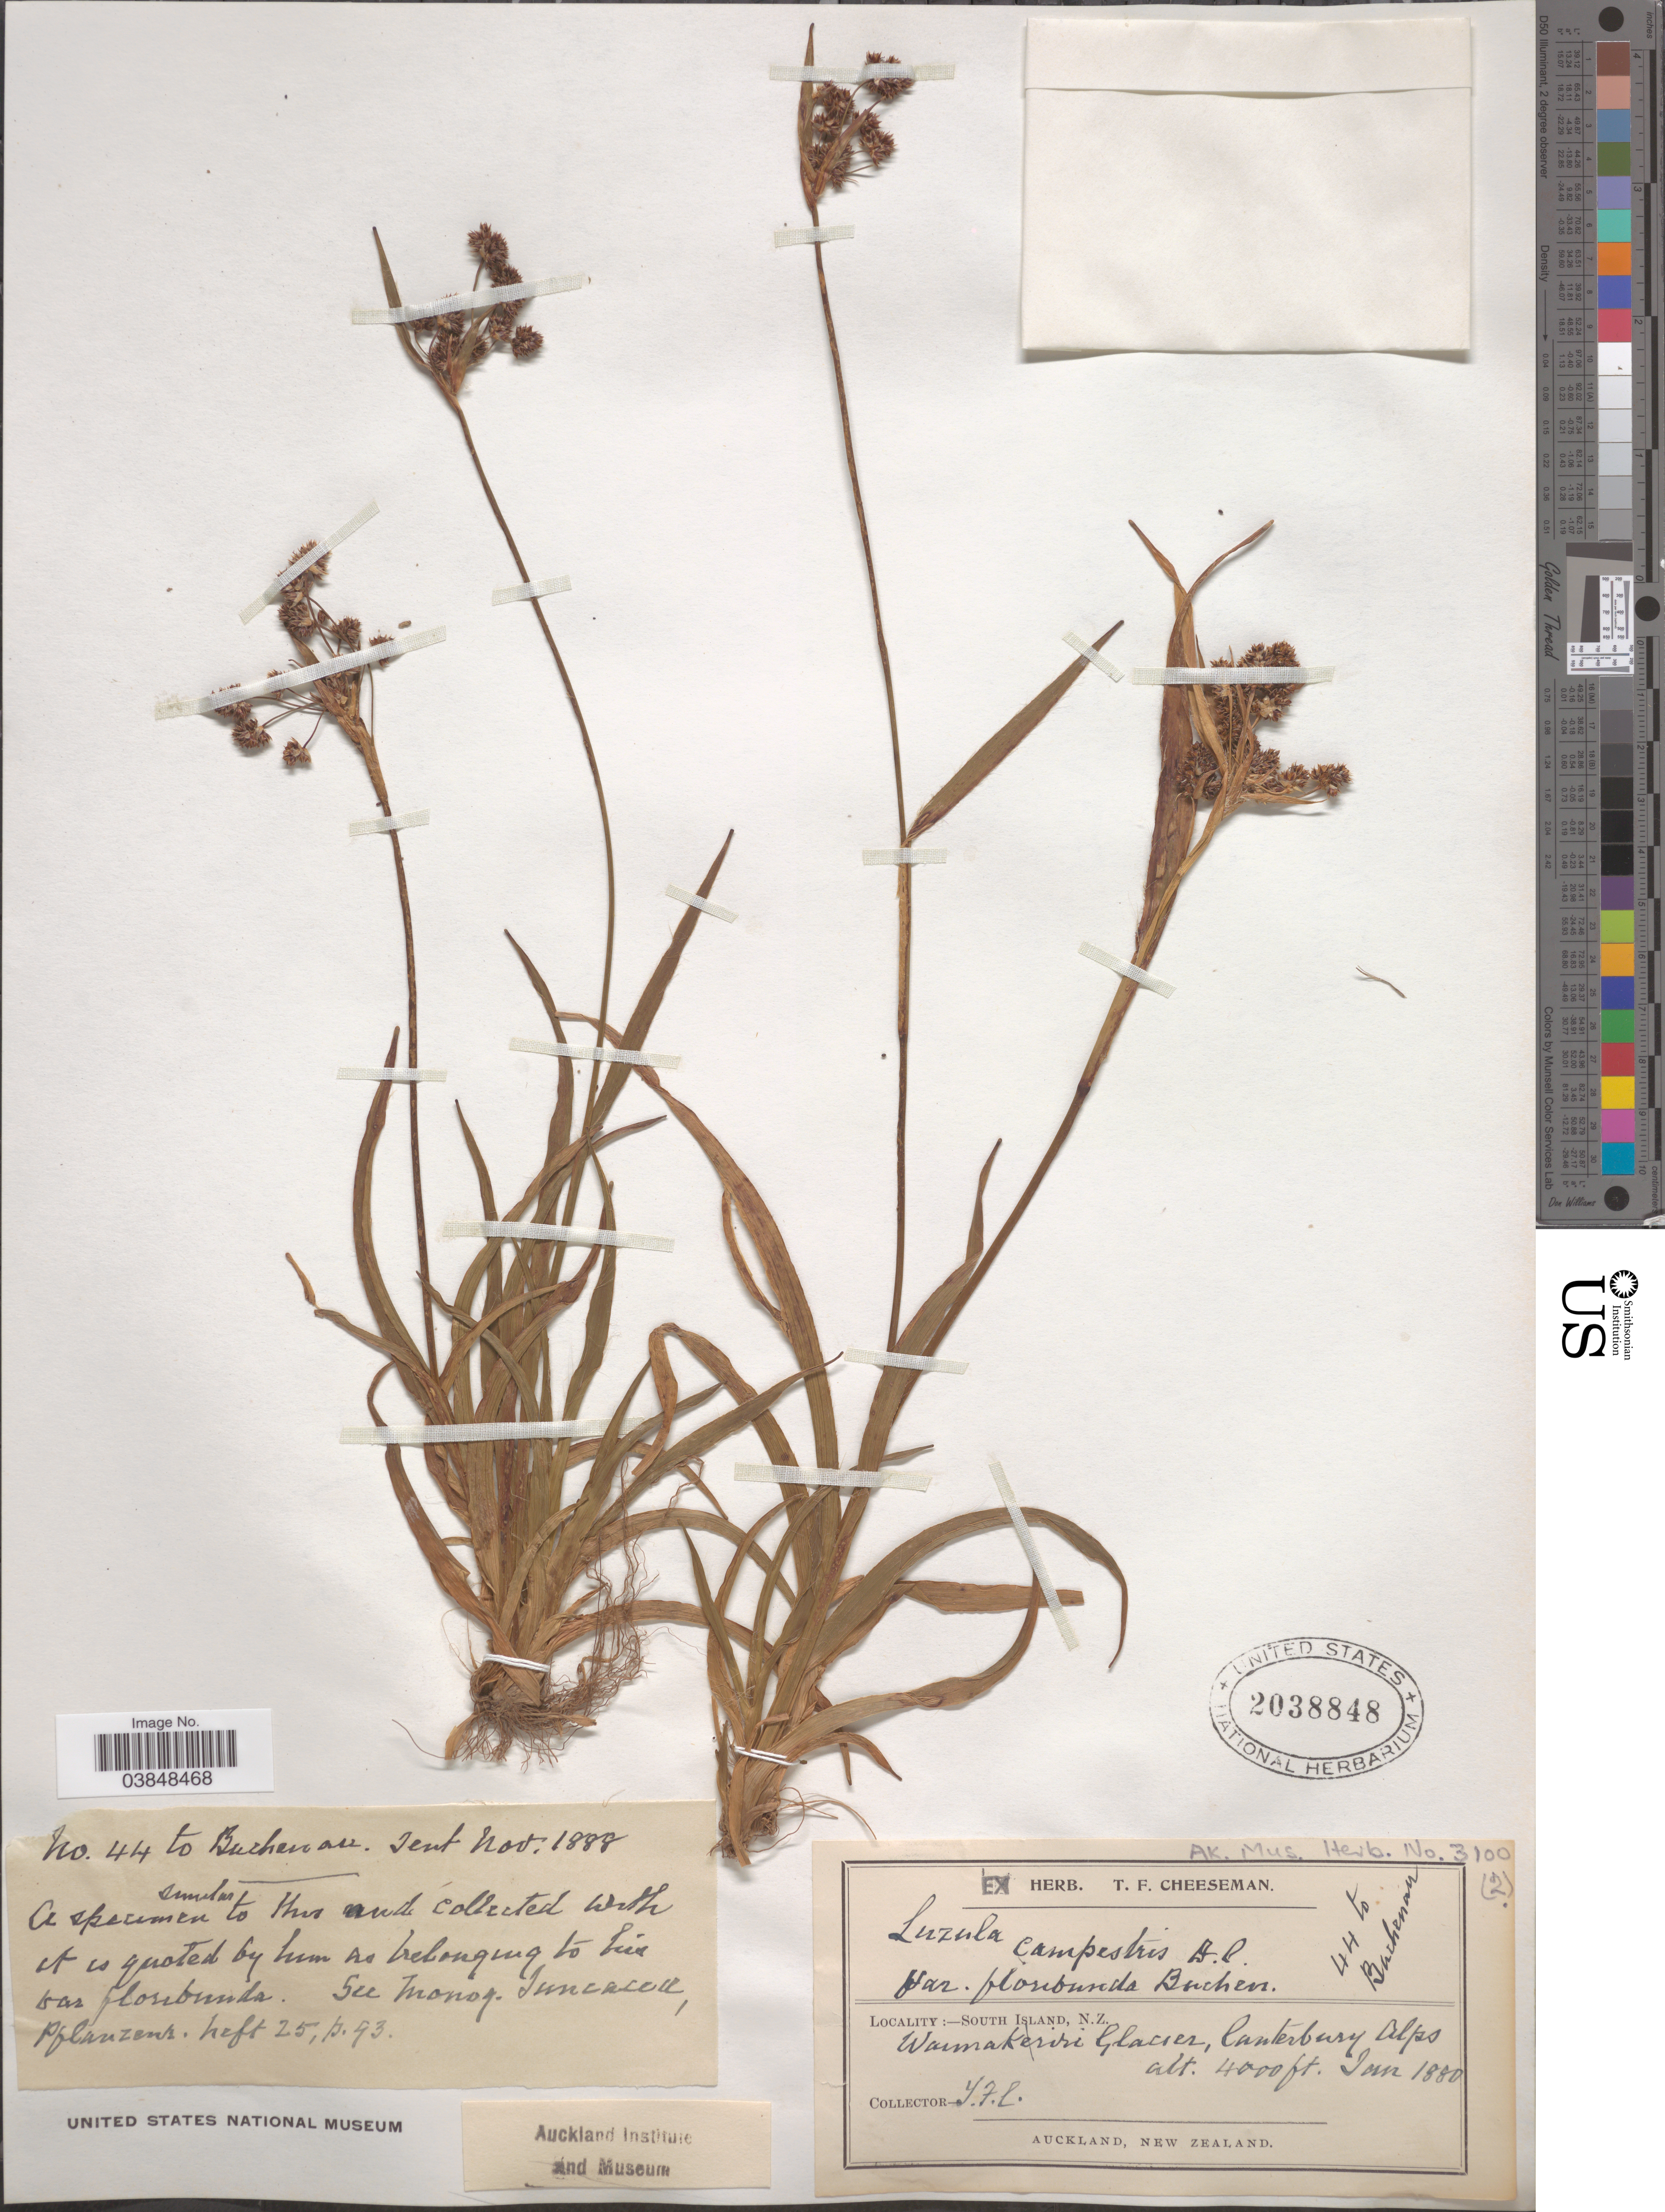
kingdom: Plantae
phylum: Tracheophyta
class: Liliopsida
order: Poales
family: Juncaceae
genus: Luzula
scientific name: Luzula campestris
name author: (L.) DC.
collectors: T. F. Cheeseman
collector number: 3100?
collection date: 1880-01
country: New Zealand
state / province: Canterbury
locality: South Island. Waimakeriri Glacier, Canterbury Alps.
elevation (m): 1219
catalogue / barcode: US 2038848